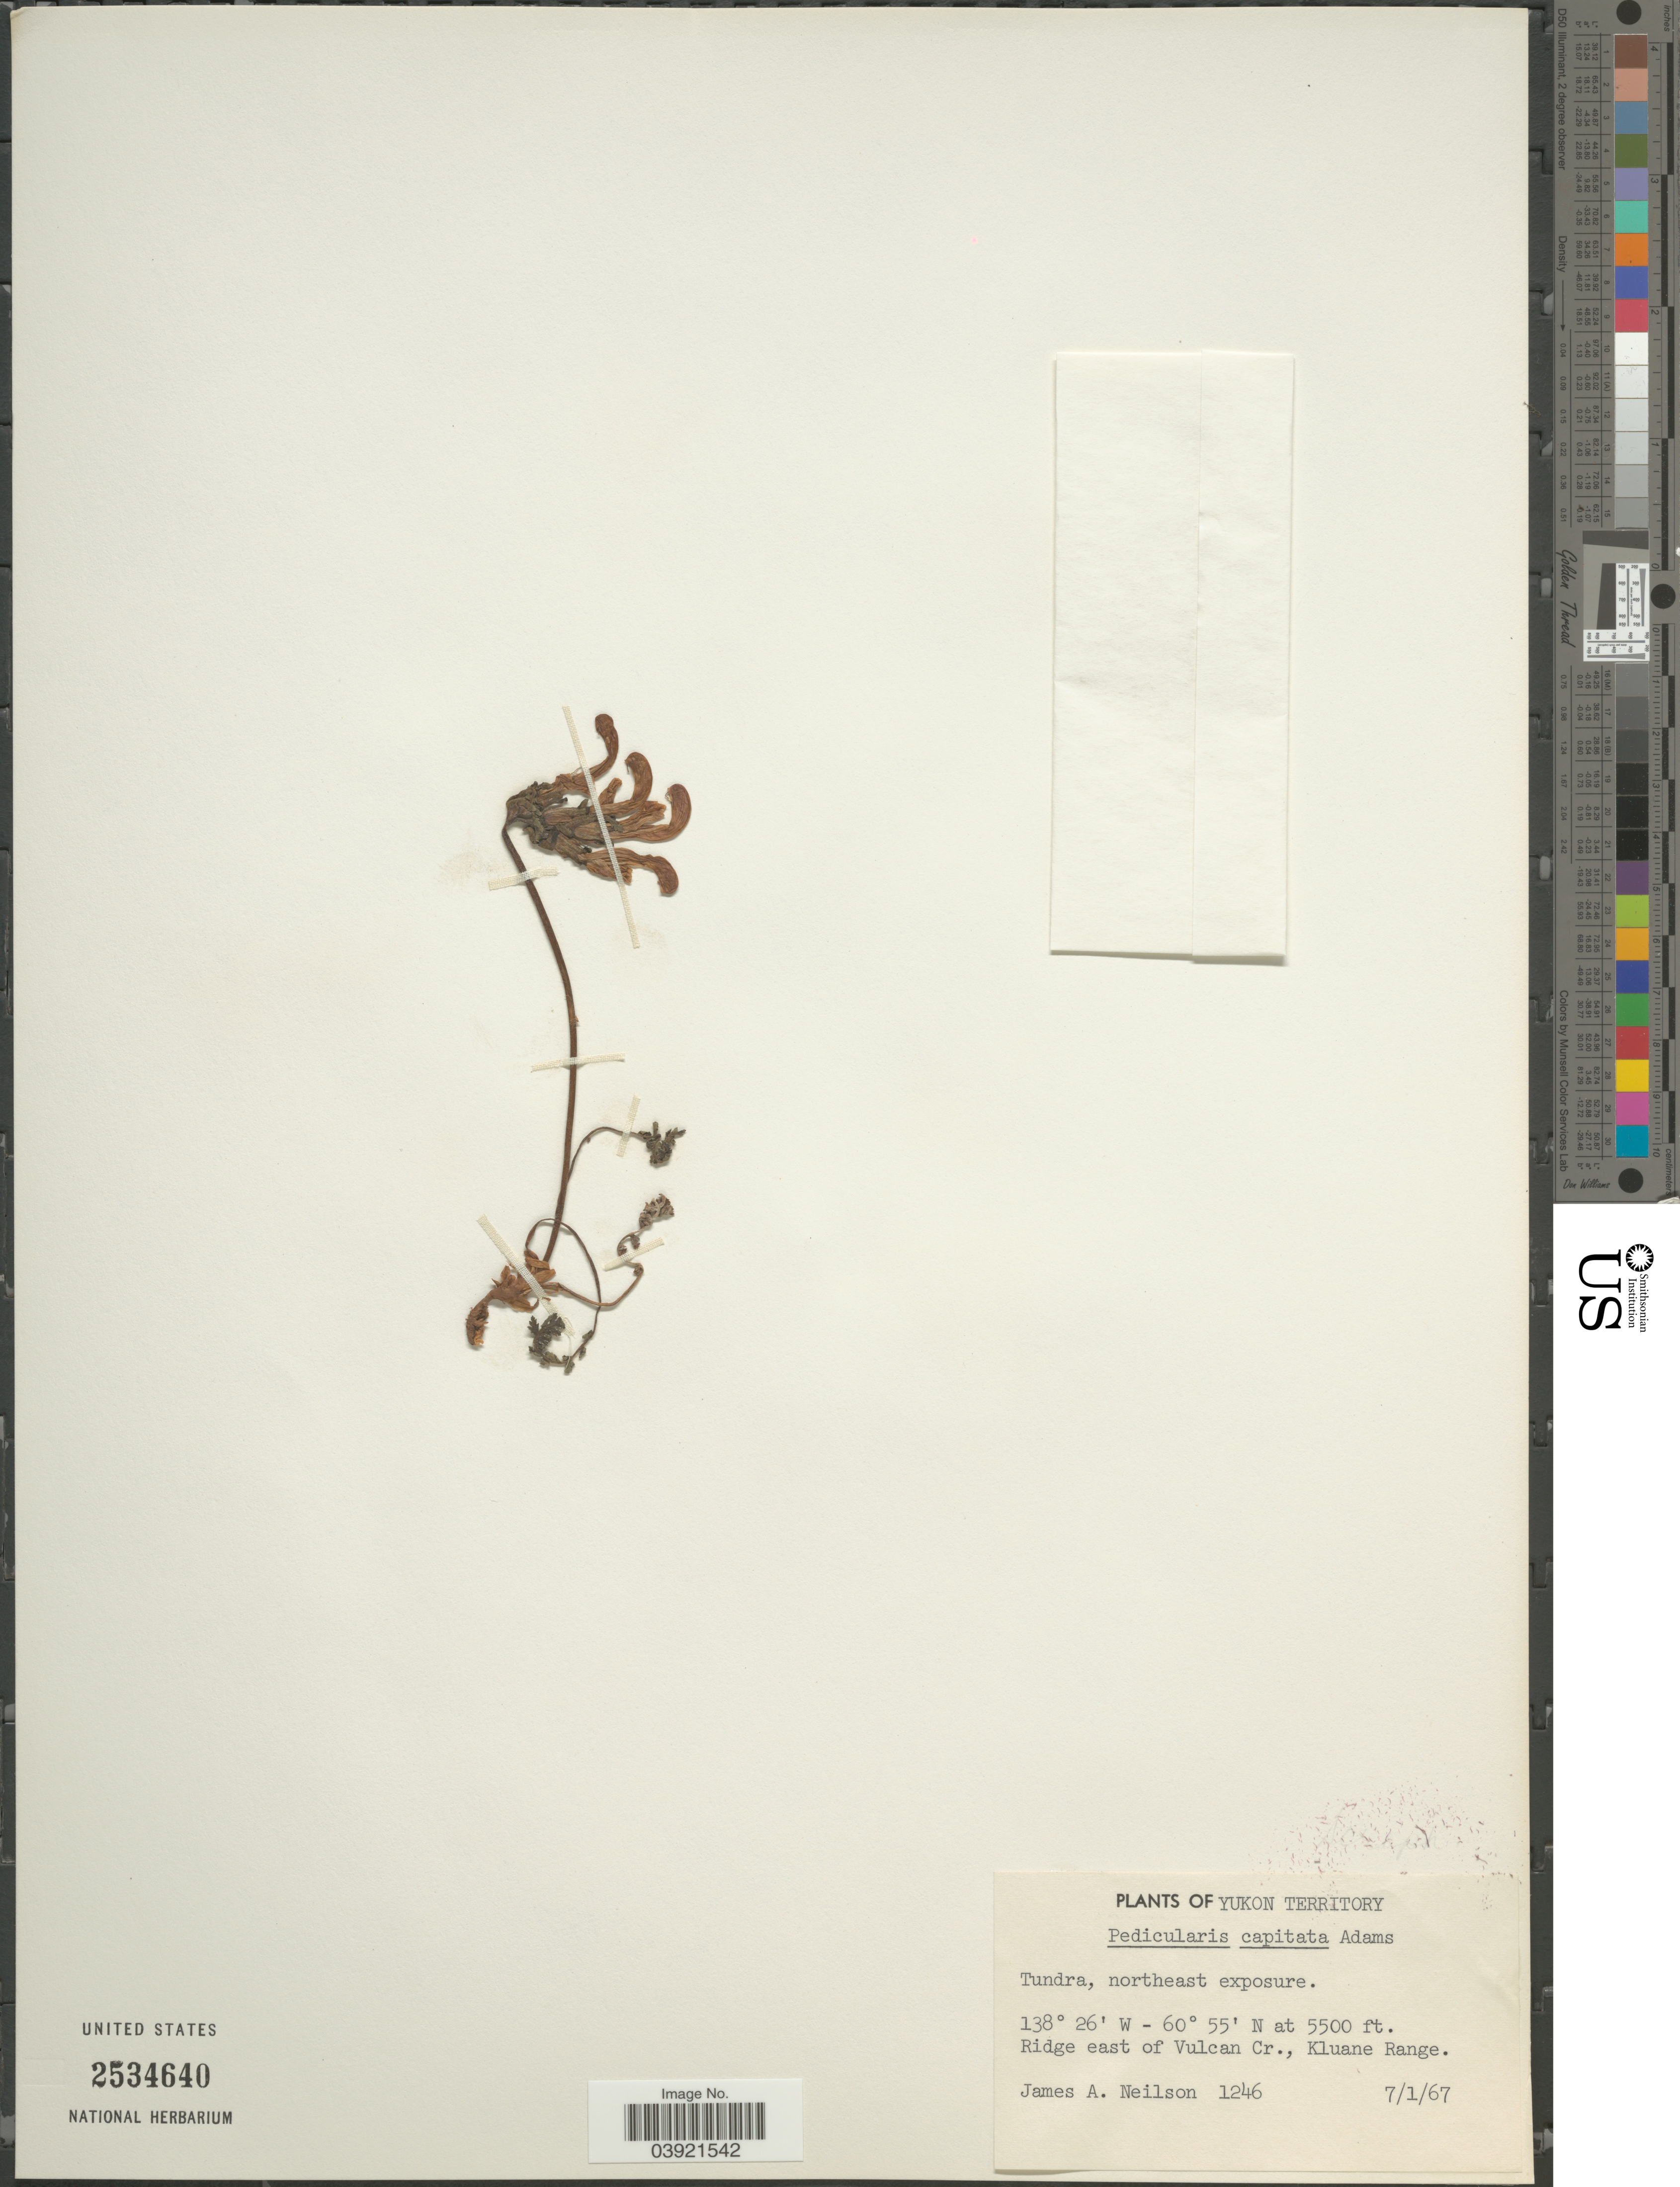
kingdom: Plantae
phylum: Tracheophyta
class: Magnoliopsida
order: Lamiales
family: Orobanchaceae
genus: Pedicularis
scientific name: Pedicularis capitata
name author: Adams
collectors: J. Neilson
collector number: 1246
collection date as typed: Transcribed d/m/y: 7/1/67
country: Canada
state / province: Yukon Territory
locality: Ridge east of Vulcan Cr., Kluane Range.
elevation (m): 1676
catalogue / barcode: US 2534640